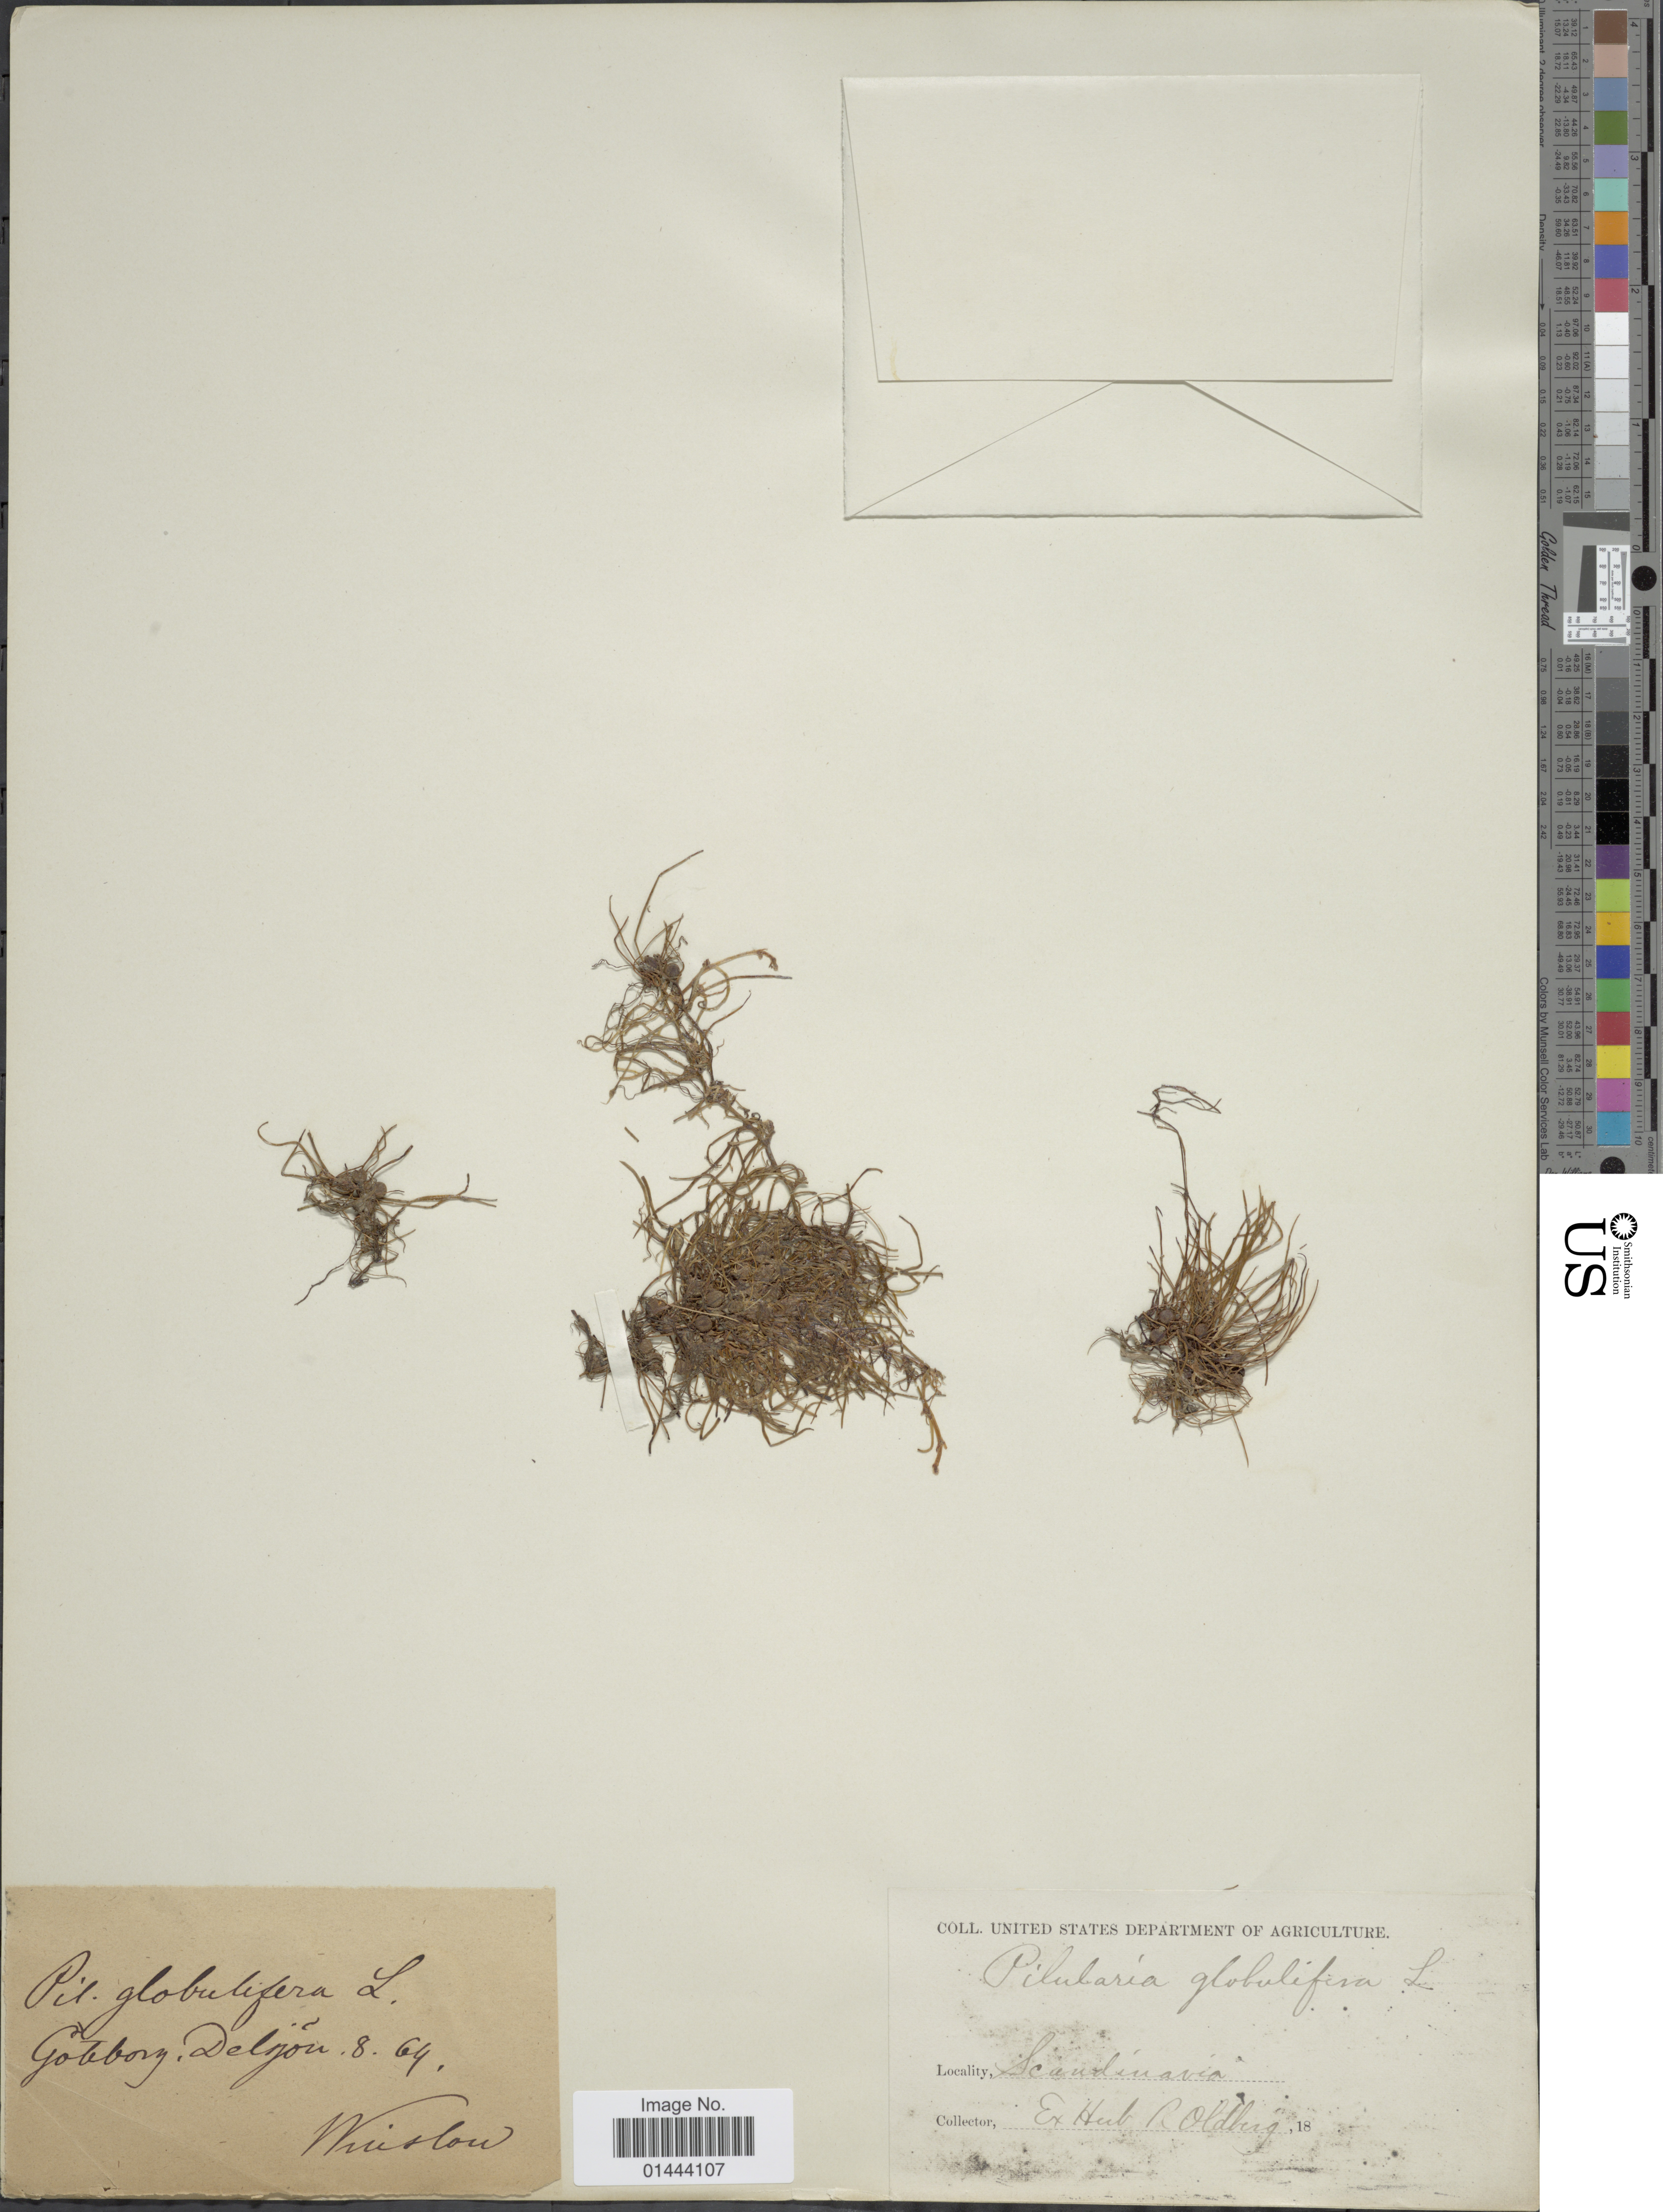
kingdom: Plantae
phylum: Tracheophyta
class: Polypodiopsida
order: Salviniales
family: Marsileaceae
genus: Pilularia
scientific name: Pilularia globulifera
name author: L.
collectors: Winslow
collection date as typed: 18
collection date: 1864-08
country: Sweden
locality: Goteborg, Delsjön, Scandinavia.